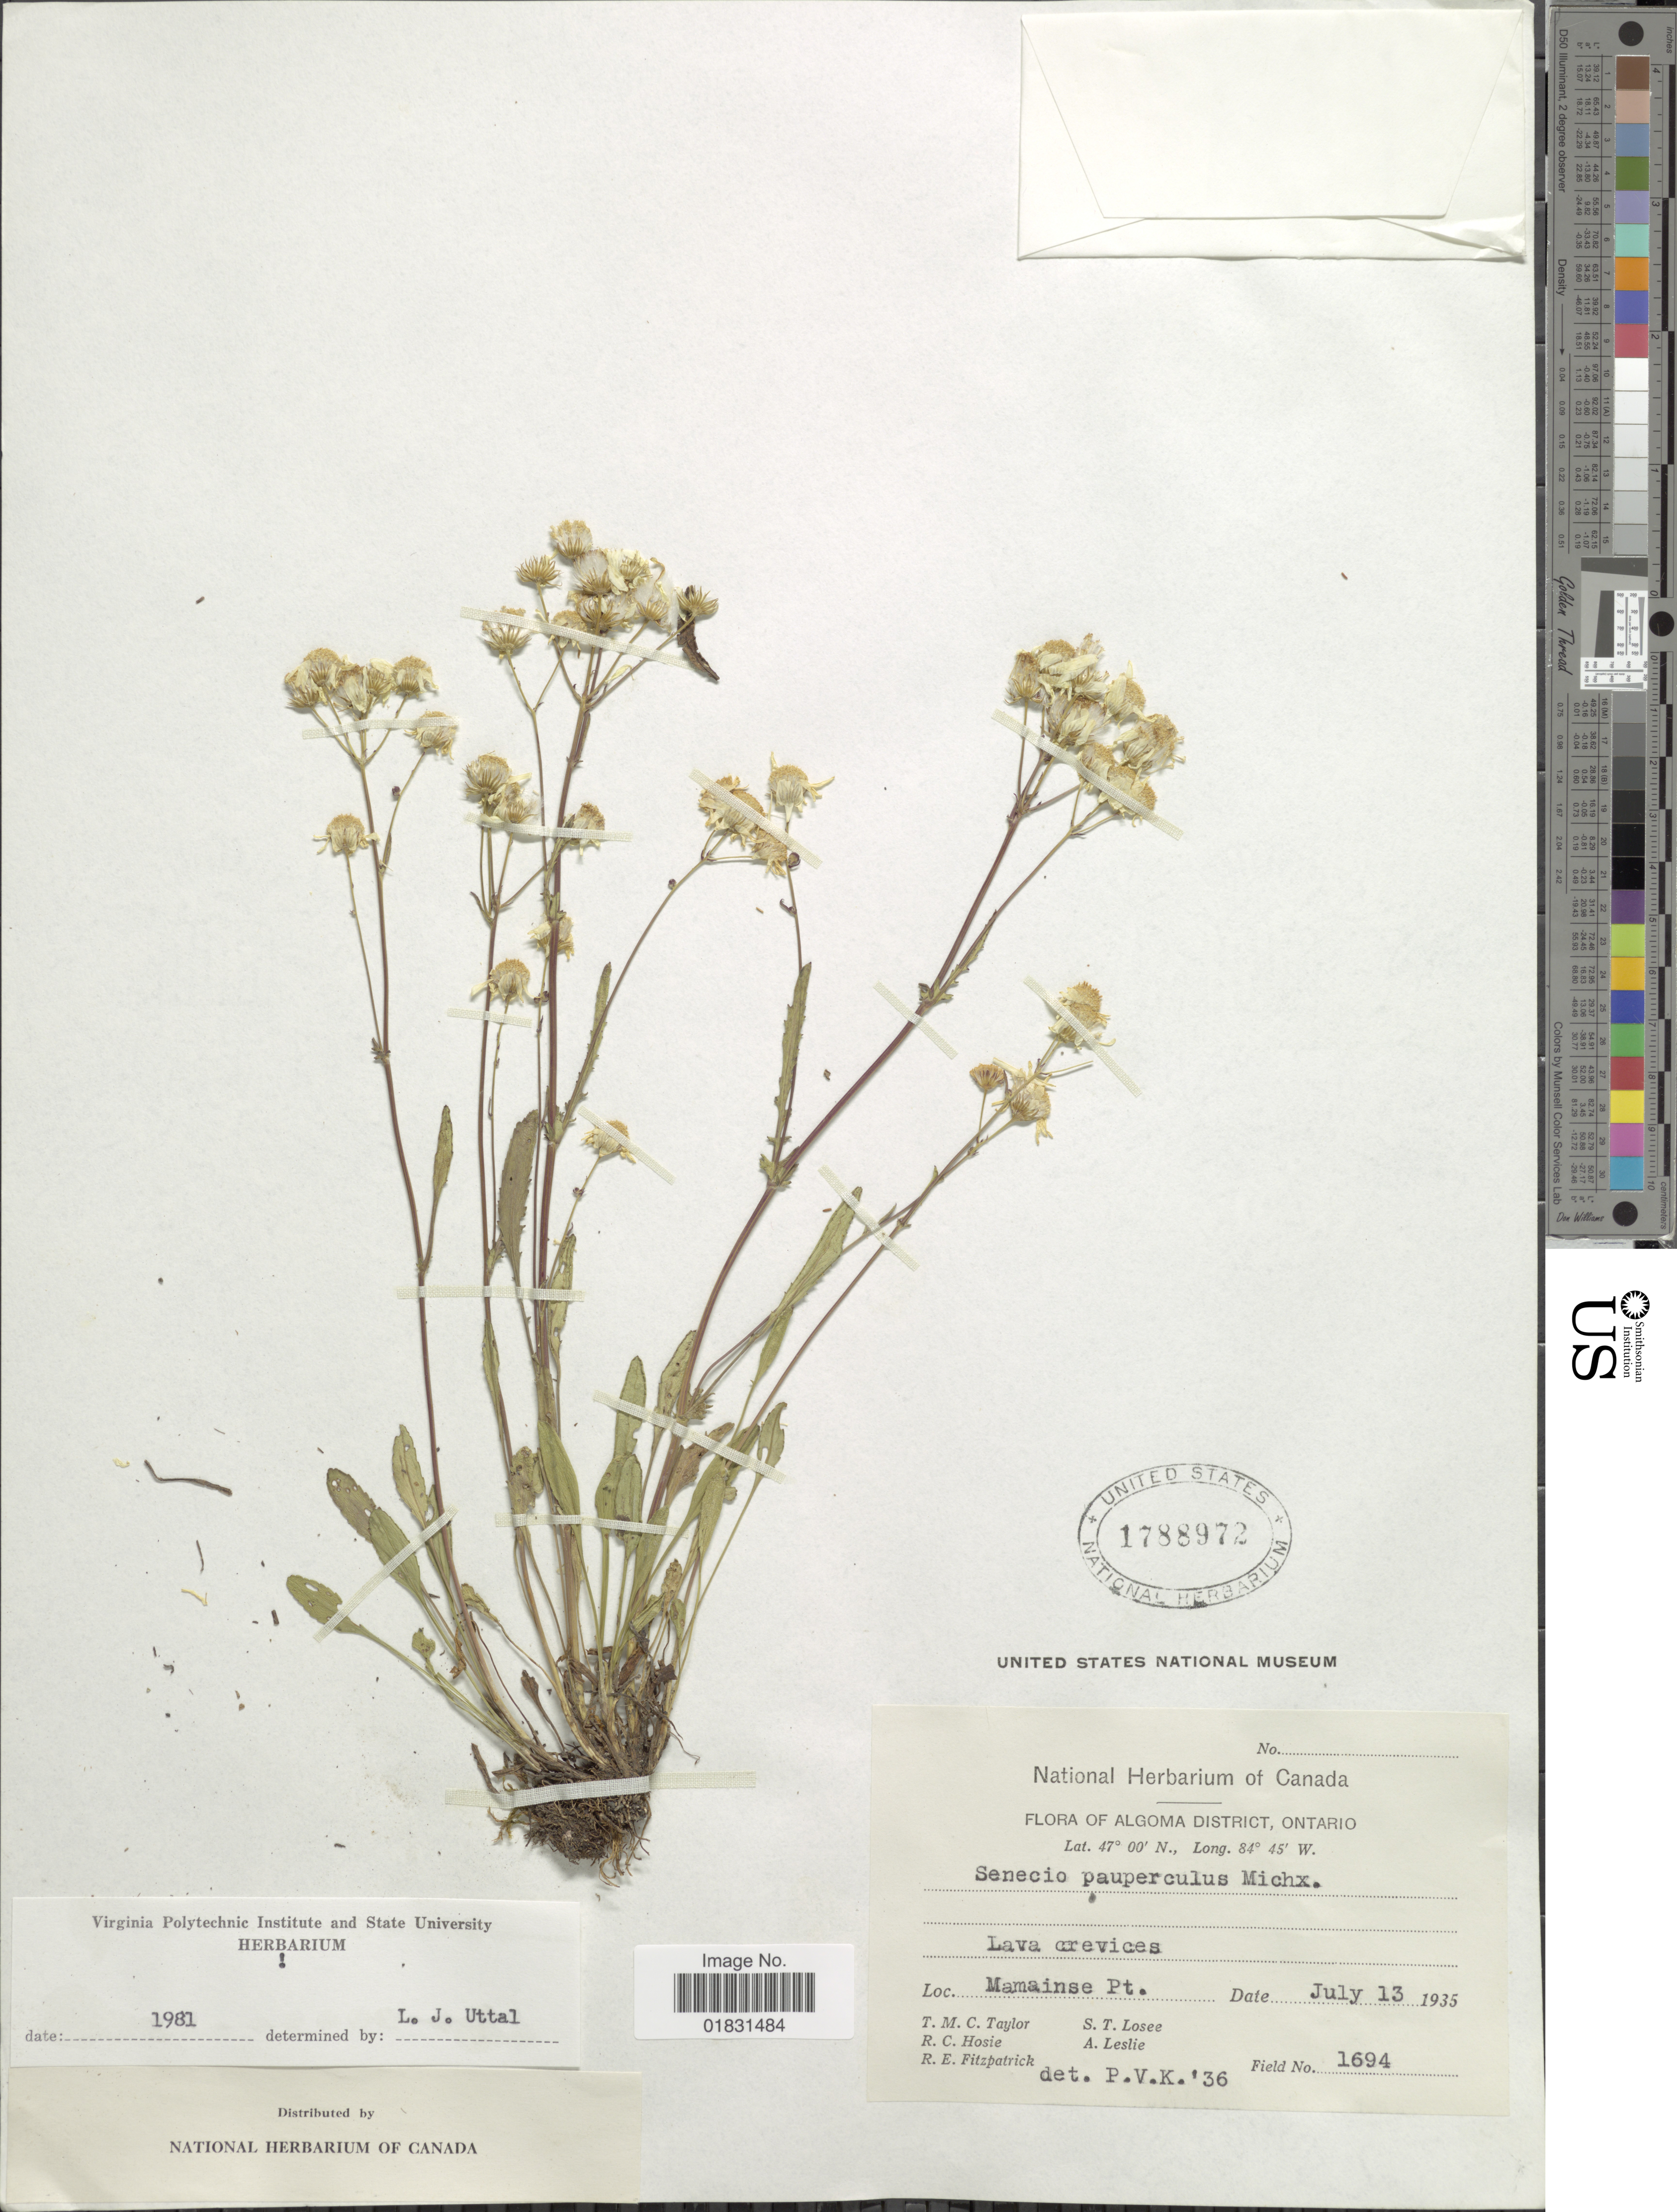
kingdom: Plantae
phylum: Tracheophyta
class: Magnoliopsida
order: Asterales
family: Asteraceae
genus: Packera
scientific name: Packera paupercula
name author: (Michx.) Á. Löve & D. Löve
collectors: T. M. C. Taylor, R. Hosie, R. Fitzpatrick, S. Losee & A. Leslie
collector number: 1694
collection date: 1935-07-13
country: Canada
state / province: Ontario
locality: Algoma District, Mamainse Pt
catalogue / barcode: US 1788972